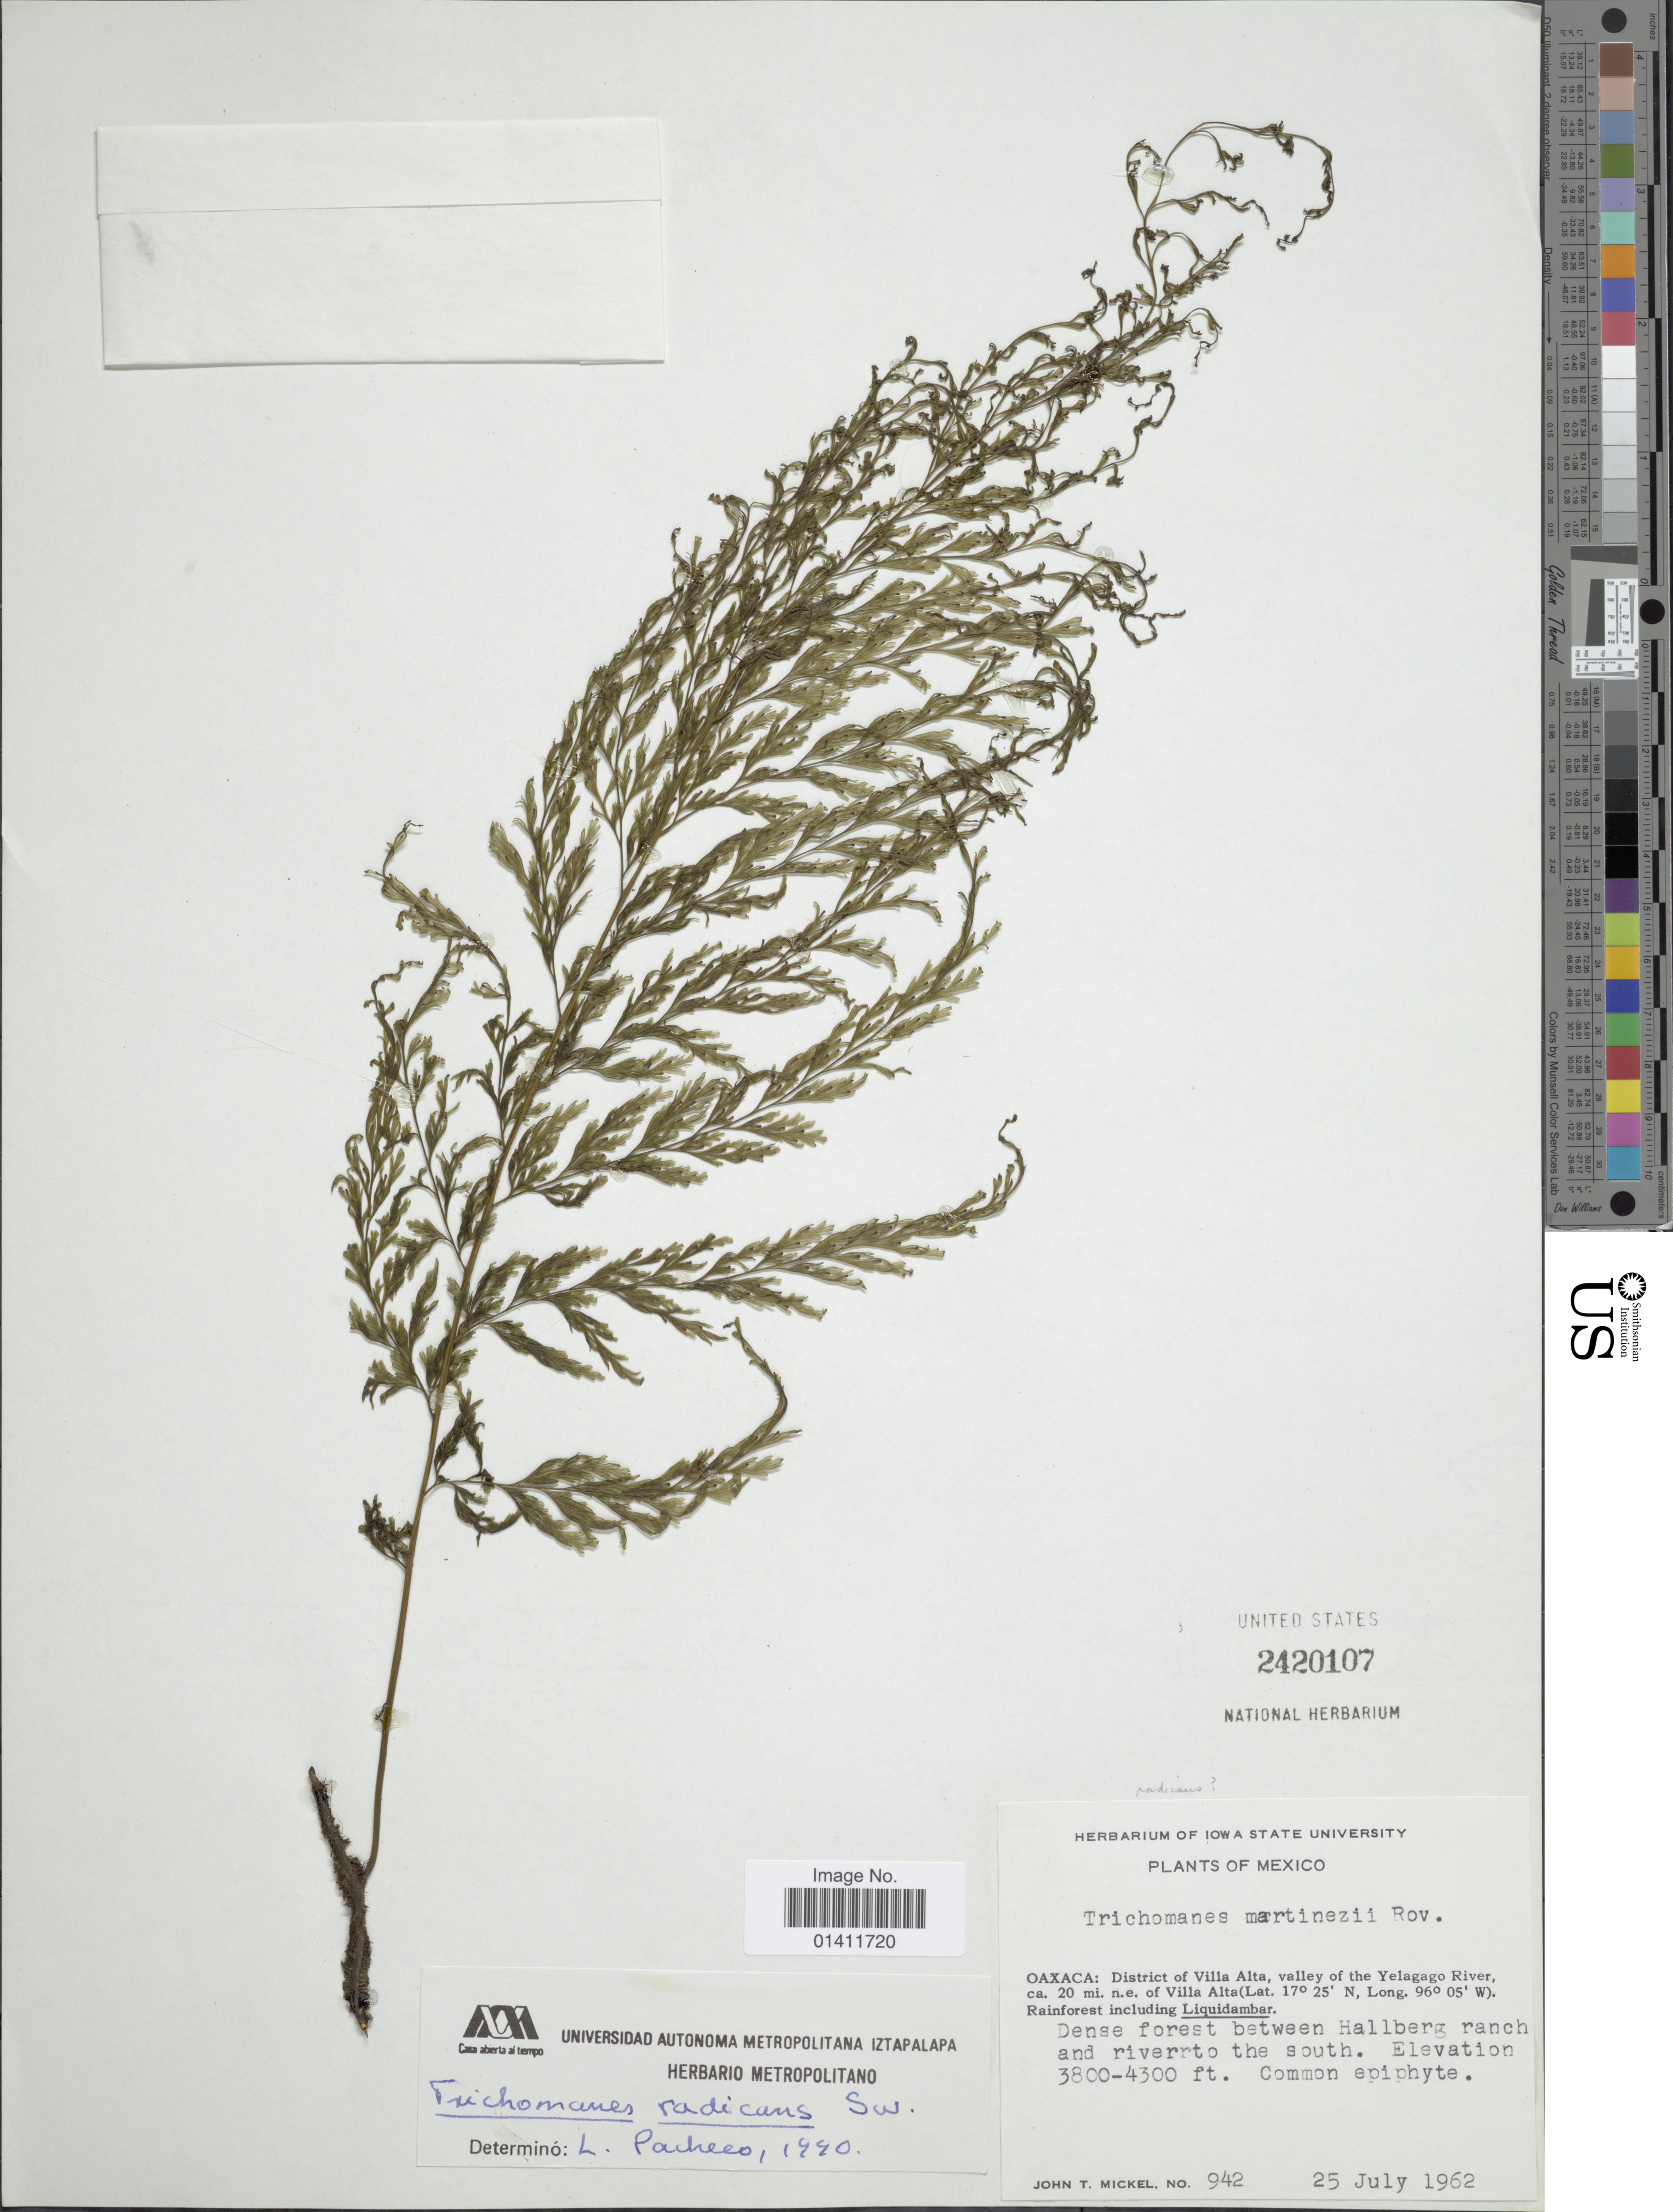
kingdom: Plantae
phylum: Tracheophyta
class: Polypodiopsida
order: Hymenophyllales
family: Hymenophyllaceae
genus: Vandenboschia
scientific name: Vandenboschia radicans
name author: (Sw.) Copel.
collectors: J. T. Mickel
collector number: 942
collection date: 1962-07-25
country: Mexico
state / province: Oaxaca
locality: District of Villa Alta, valley of the Yelagago River, ca. 20 mi. n.e. of Villa Alta. Dense forest between Hallberg ranch and riverrto the south.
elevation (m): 1158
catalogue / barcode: US 2420107